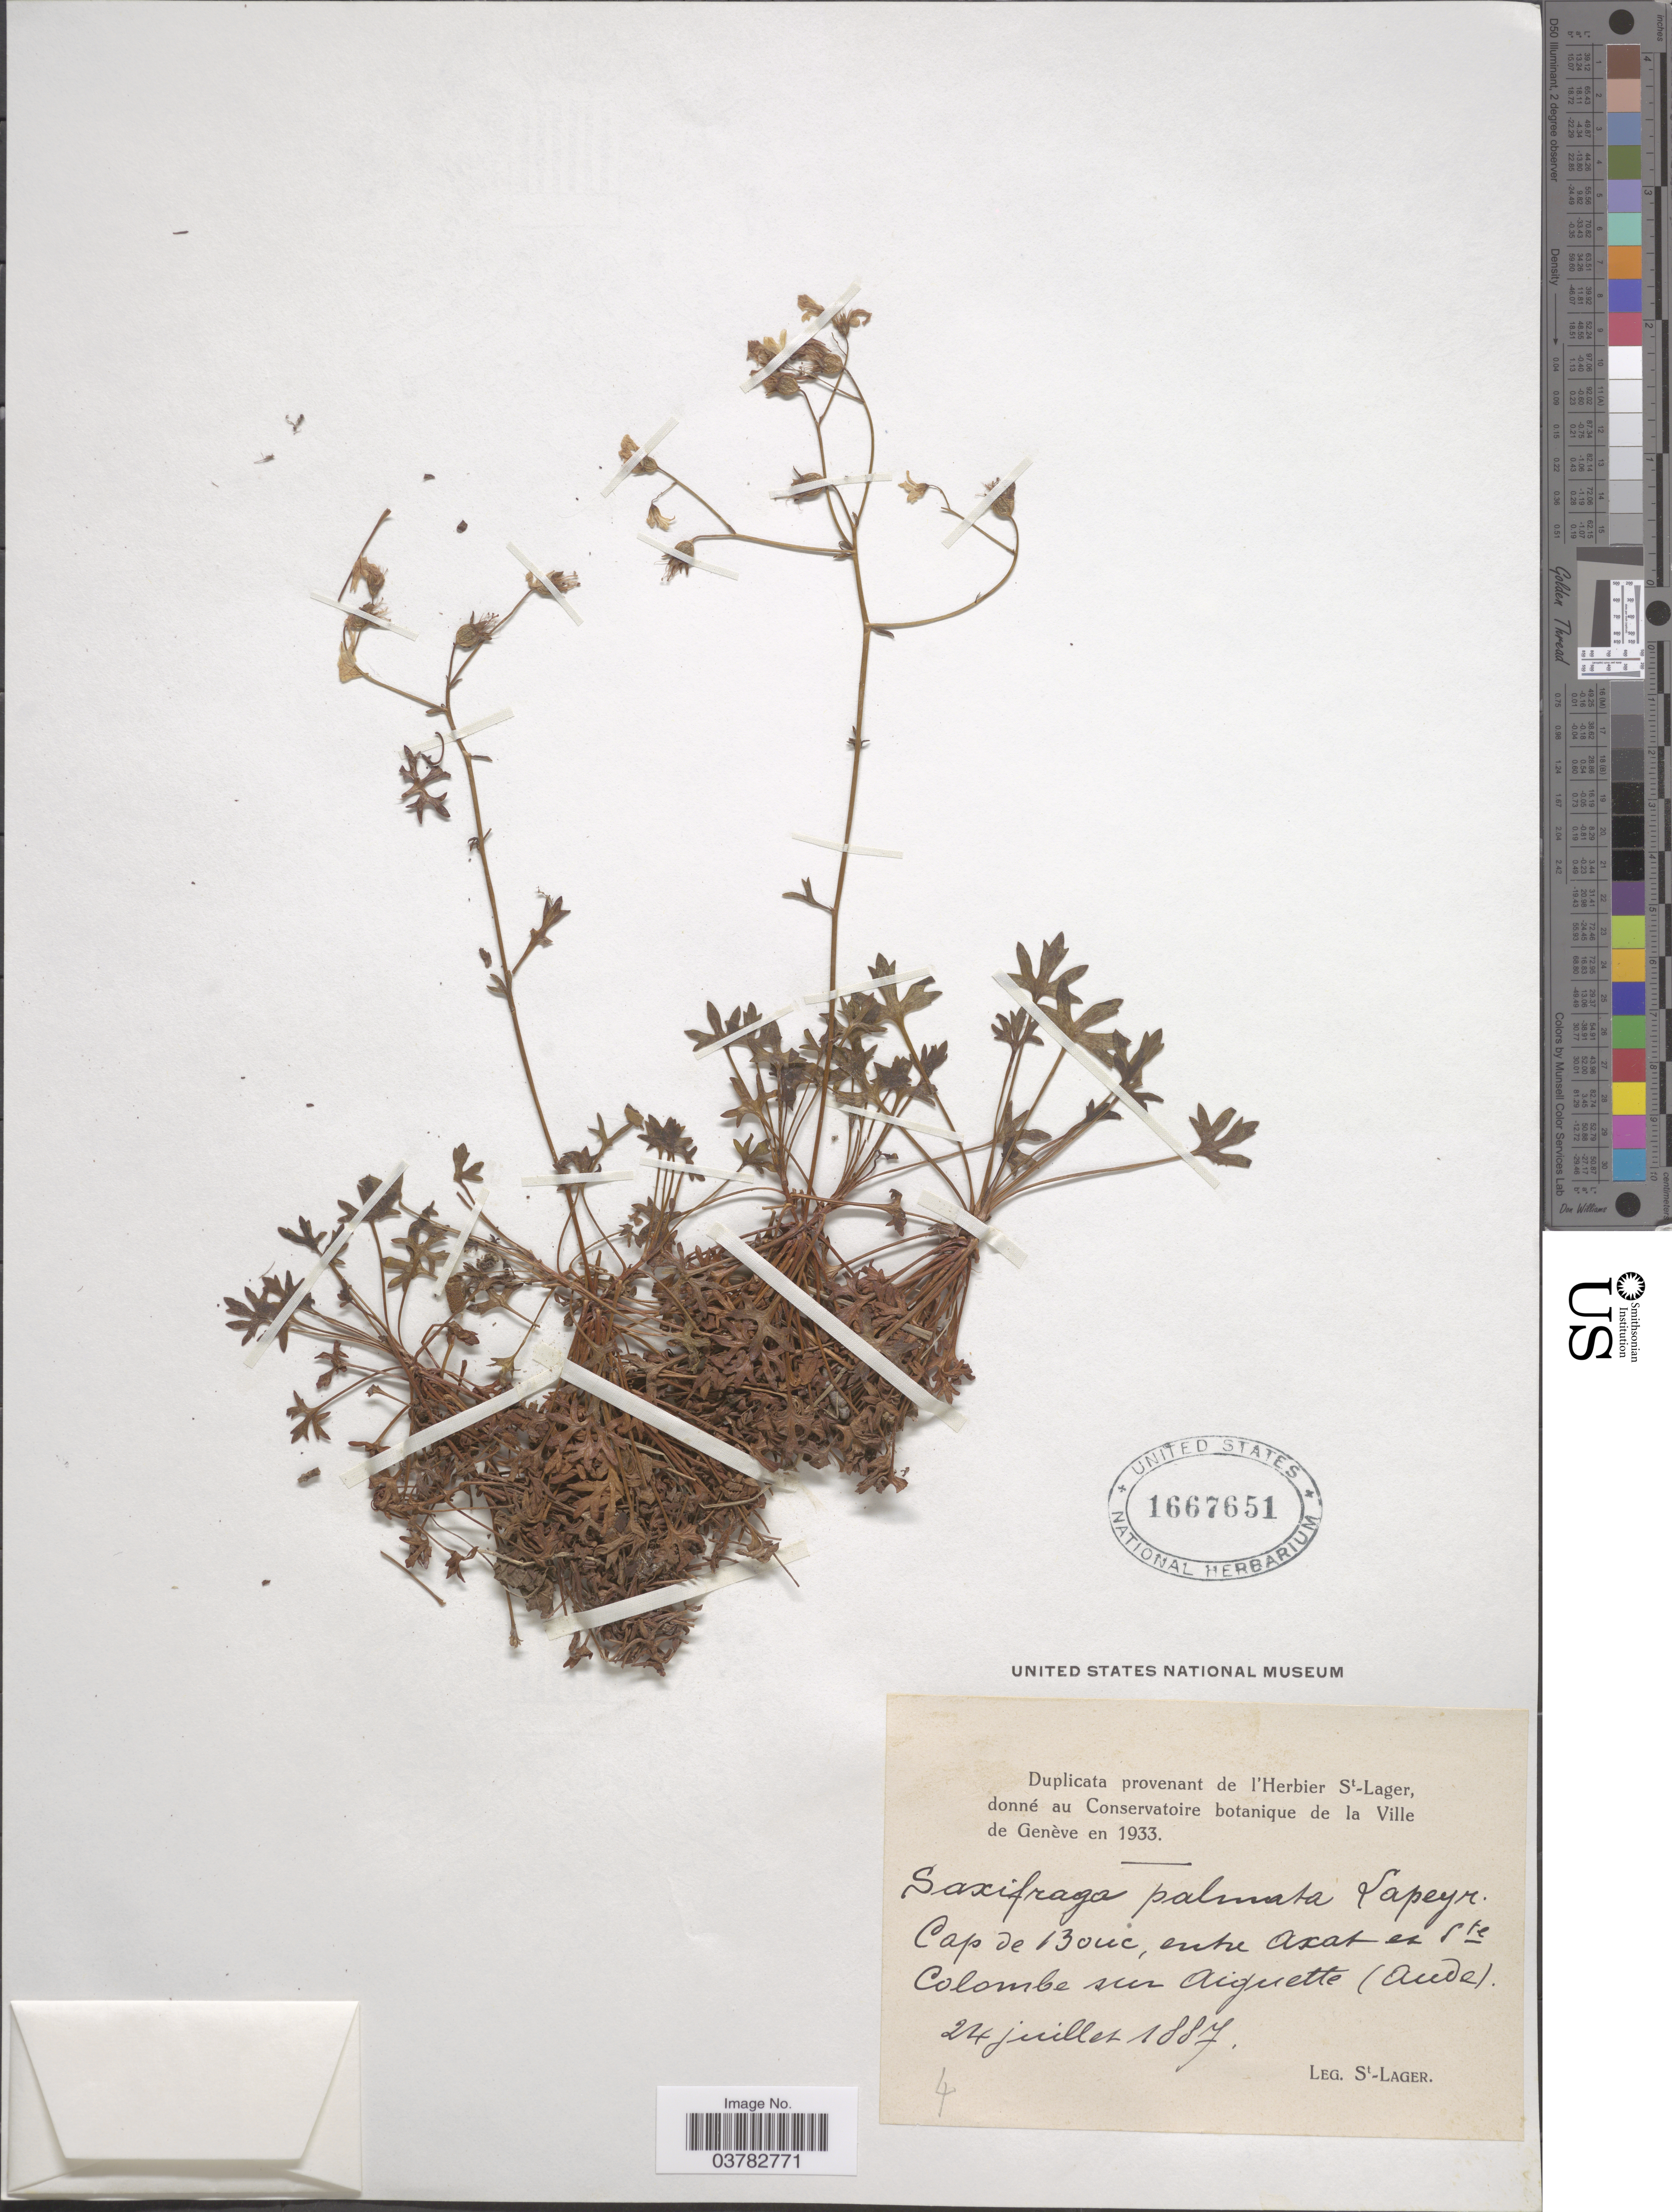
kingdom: Plantae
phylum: Tracheophyta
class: Magnoliopsida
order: Saxifragales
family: Saxifragaceae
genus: Saxifraga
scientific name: Saxifraga palmata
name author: Sm.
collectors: -. St. Lager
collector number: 4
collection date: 1887-07-24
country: France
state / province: Occitanie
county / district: Aude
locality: Cap de Bouc, entre Axat et Ste. Colombe sur Aiguette (Aude).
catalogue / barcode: US 1667651